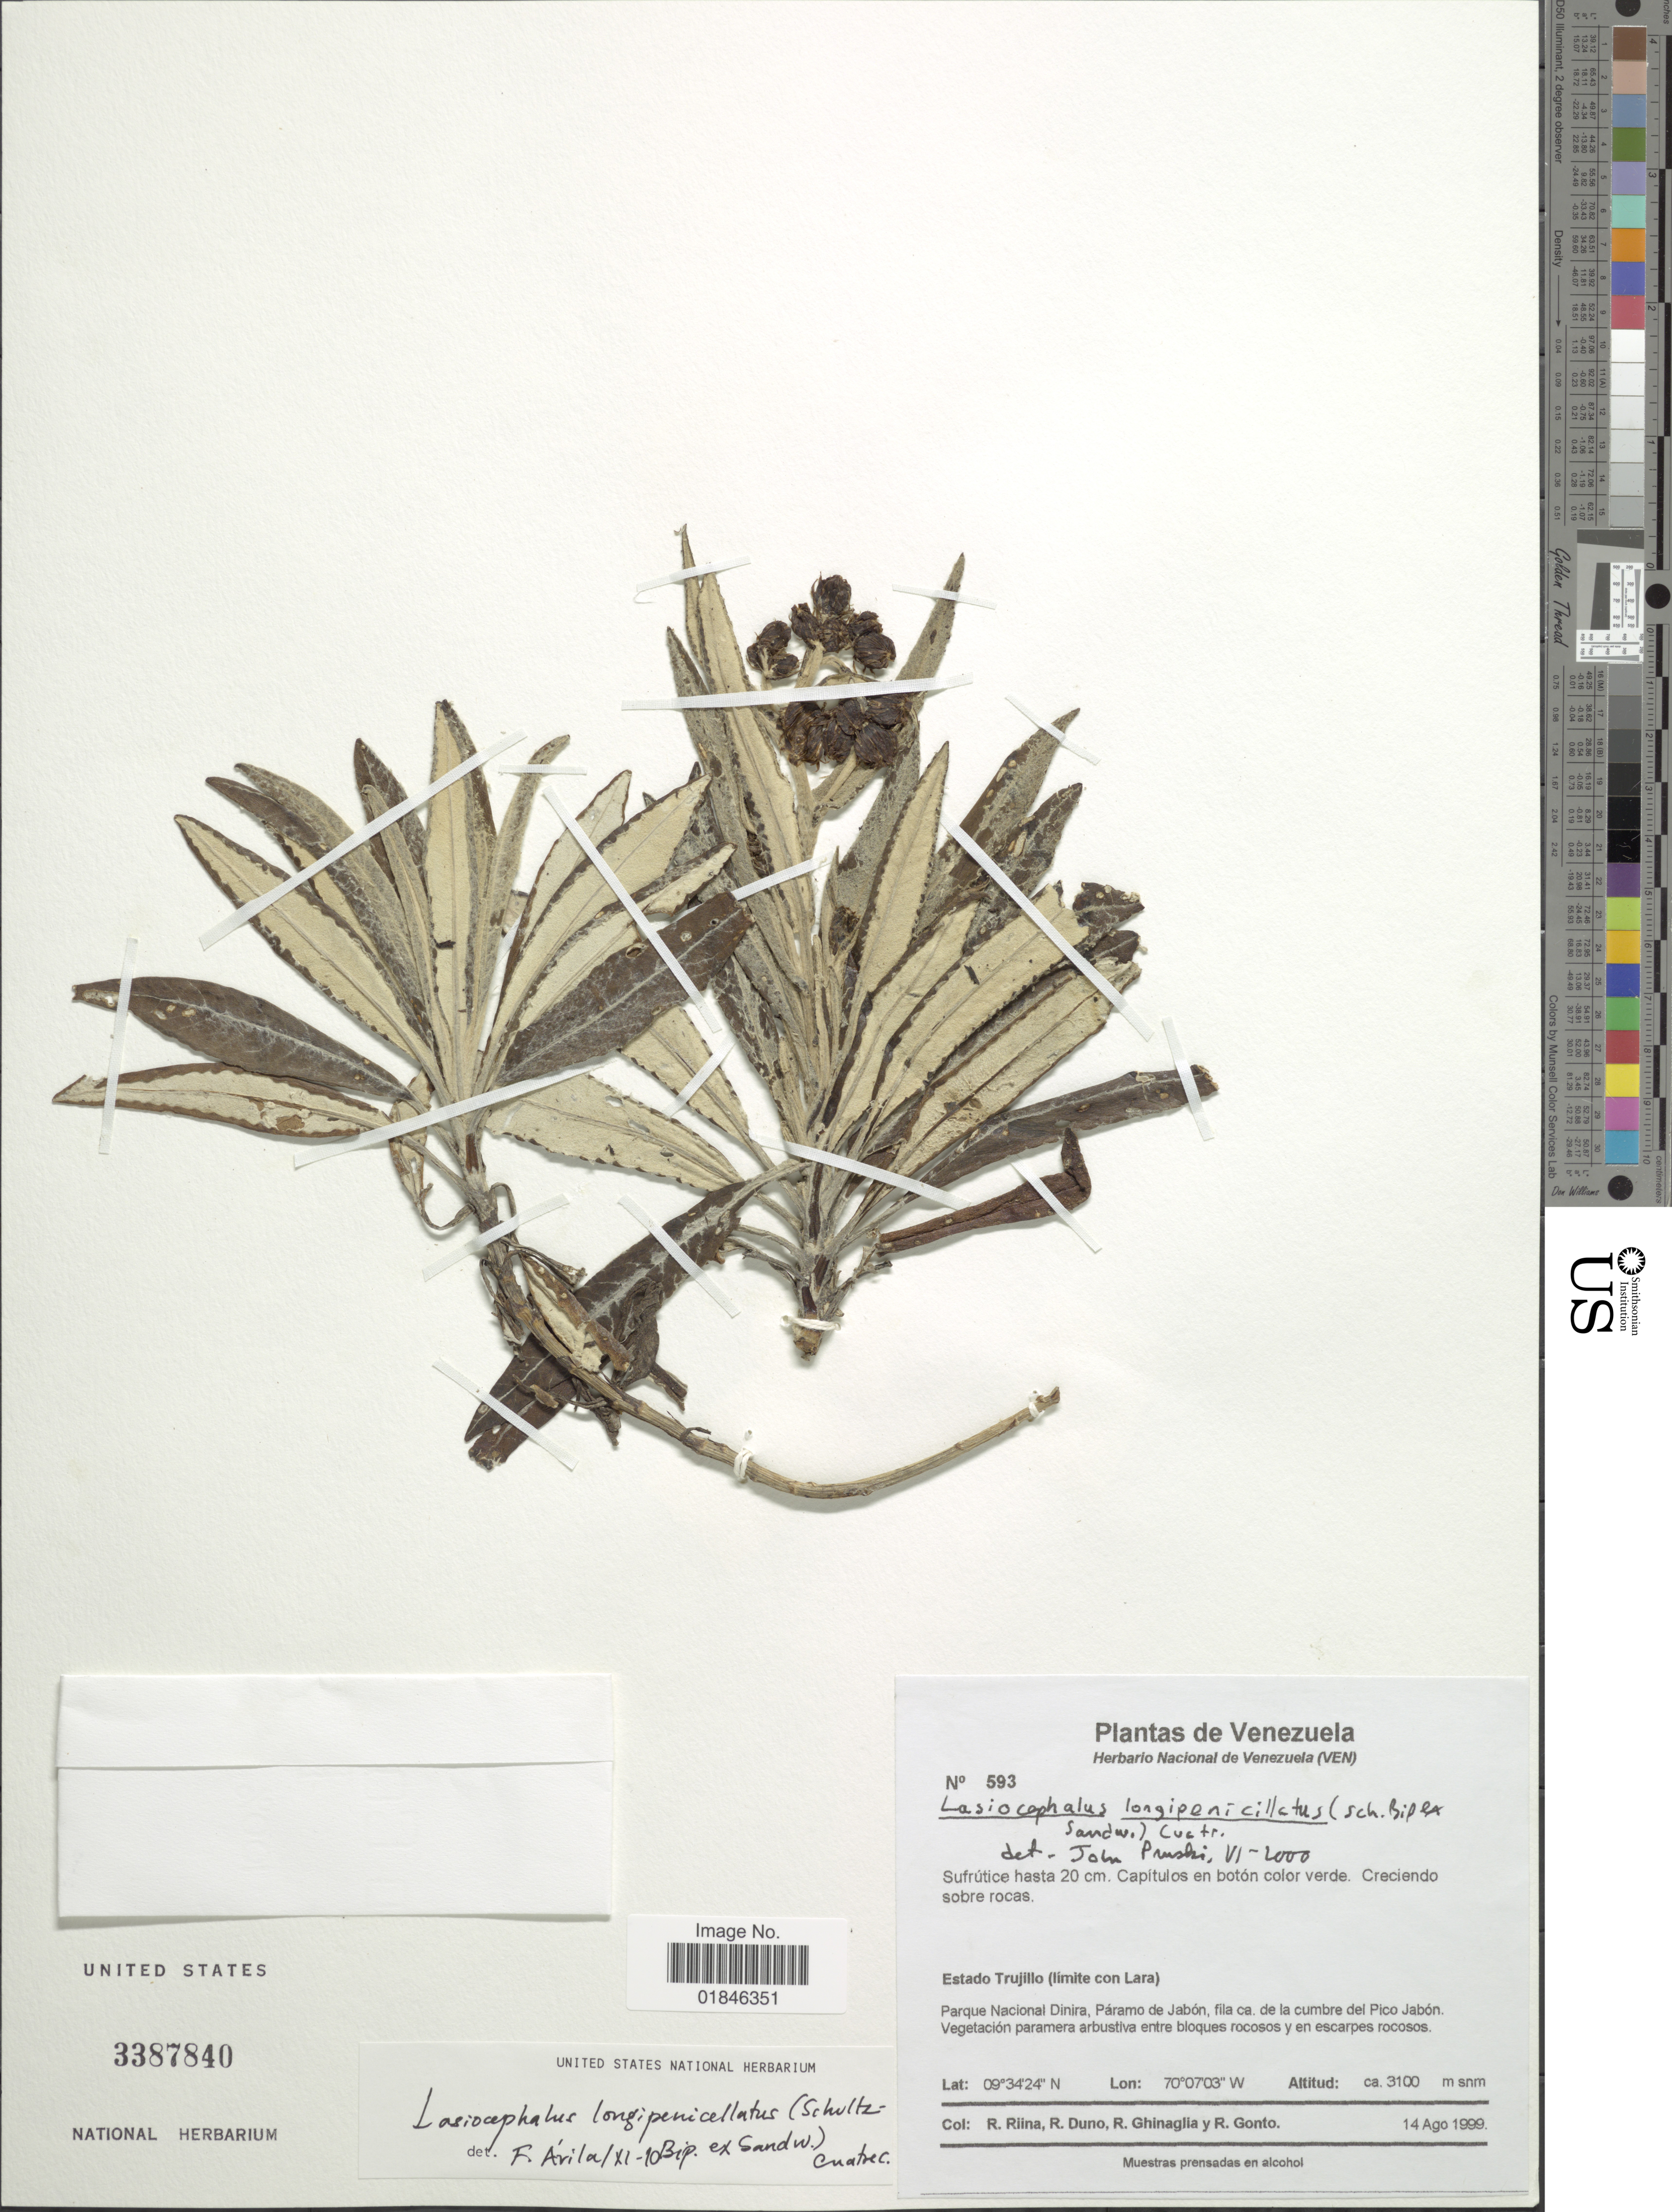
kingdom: Plantae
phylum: Tracheophyta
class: Magnoliopsida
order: Asterales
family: Asteraceae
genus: Senecio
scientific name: Senecio longepenicillatus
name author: Sch. Bip. ex Sandw.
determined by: Salomon, Luciana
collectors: R. Riina, R. Duno de Stefano, R. Ghinaglia & R. Gonto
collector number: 593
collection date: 1999-08-14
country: Venezuela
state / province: Trujillo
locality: Estado Trujillo (limite con Lara) Parque Nacional Dinira, Paramo de Jabon, fila ca. de la cumbre del Pico Jabon Vegetacion paramera arbustiva.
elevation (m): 3100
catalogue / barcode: US 3387840